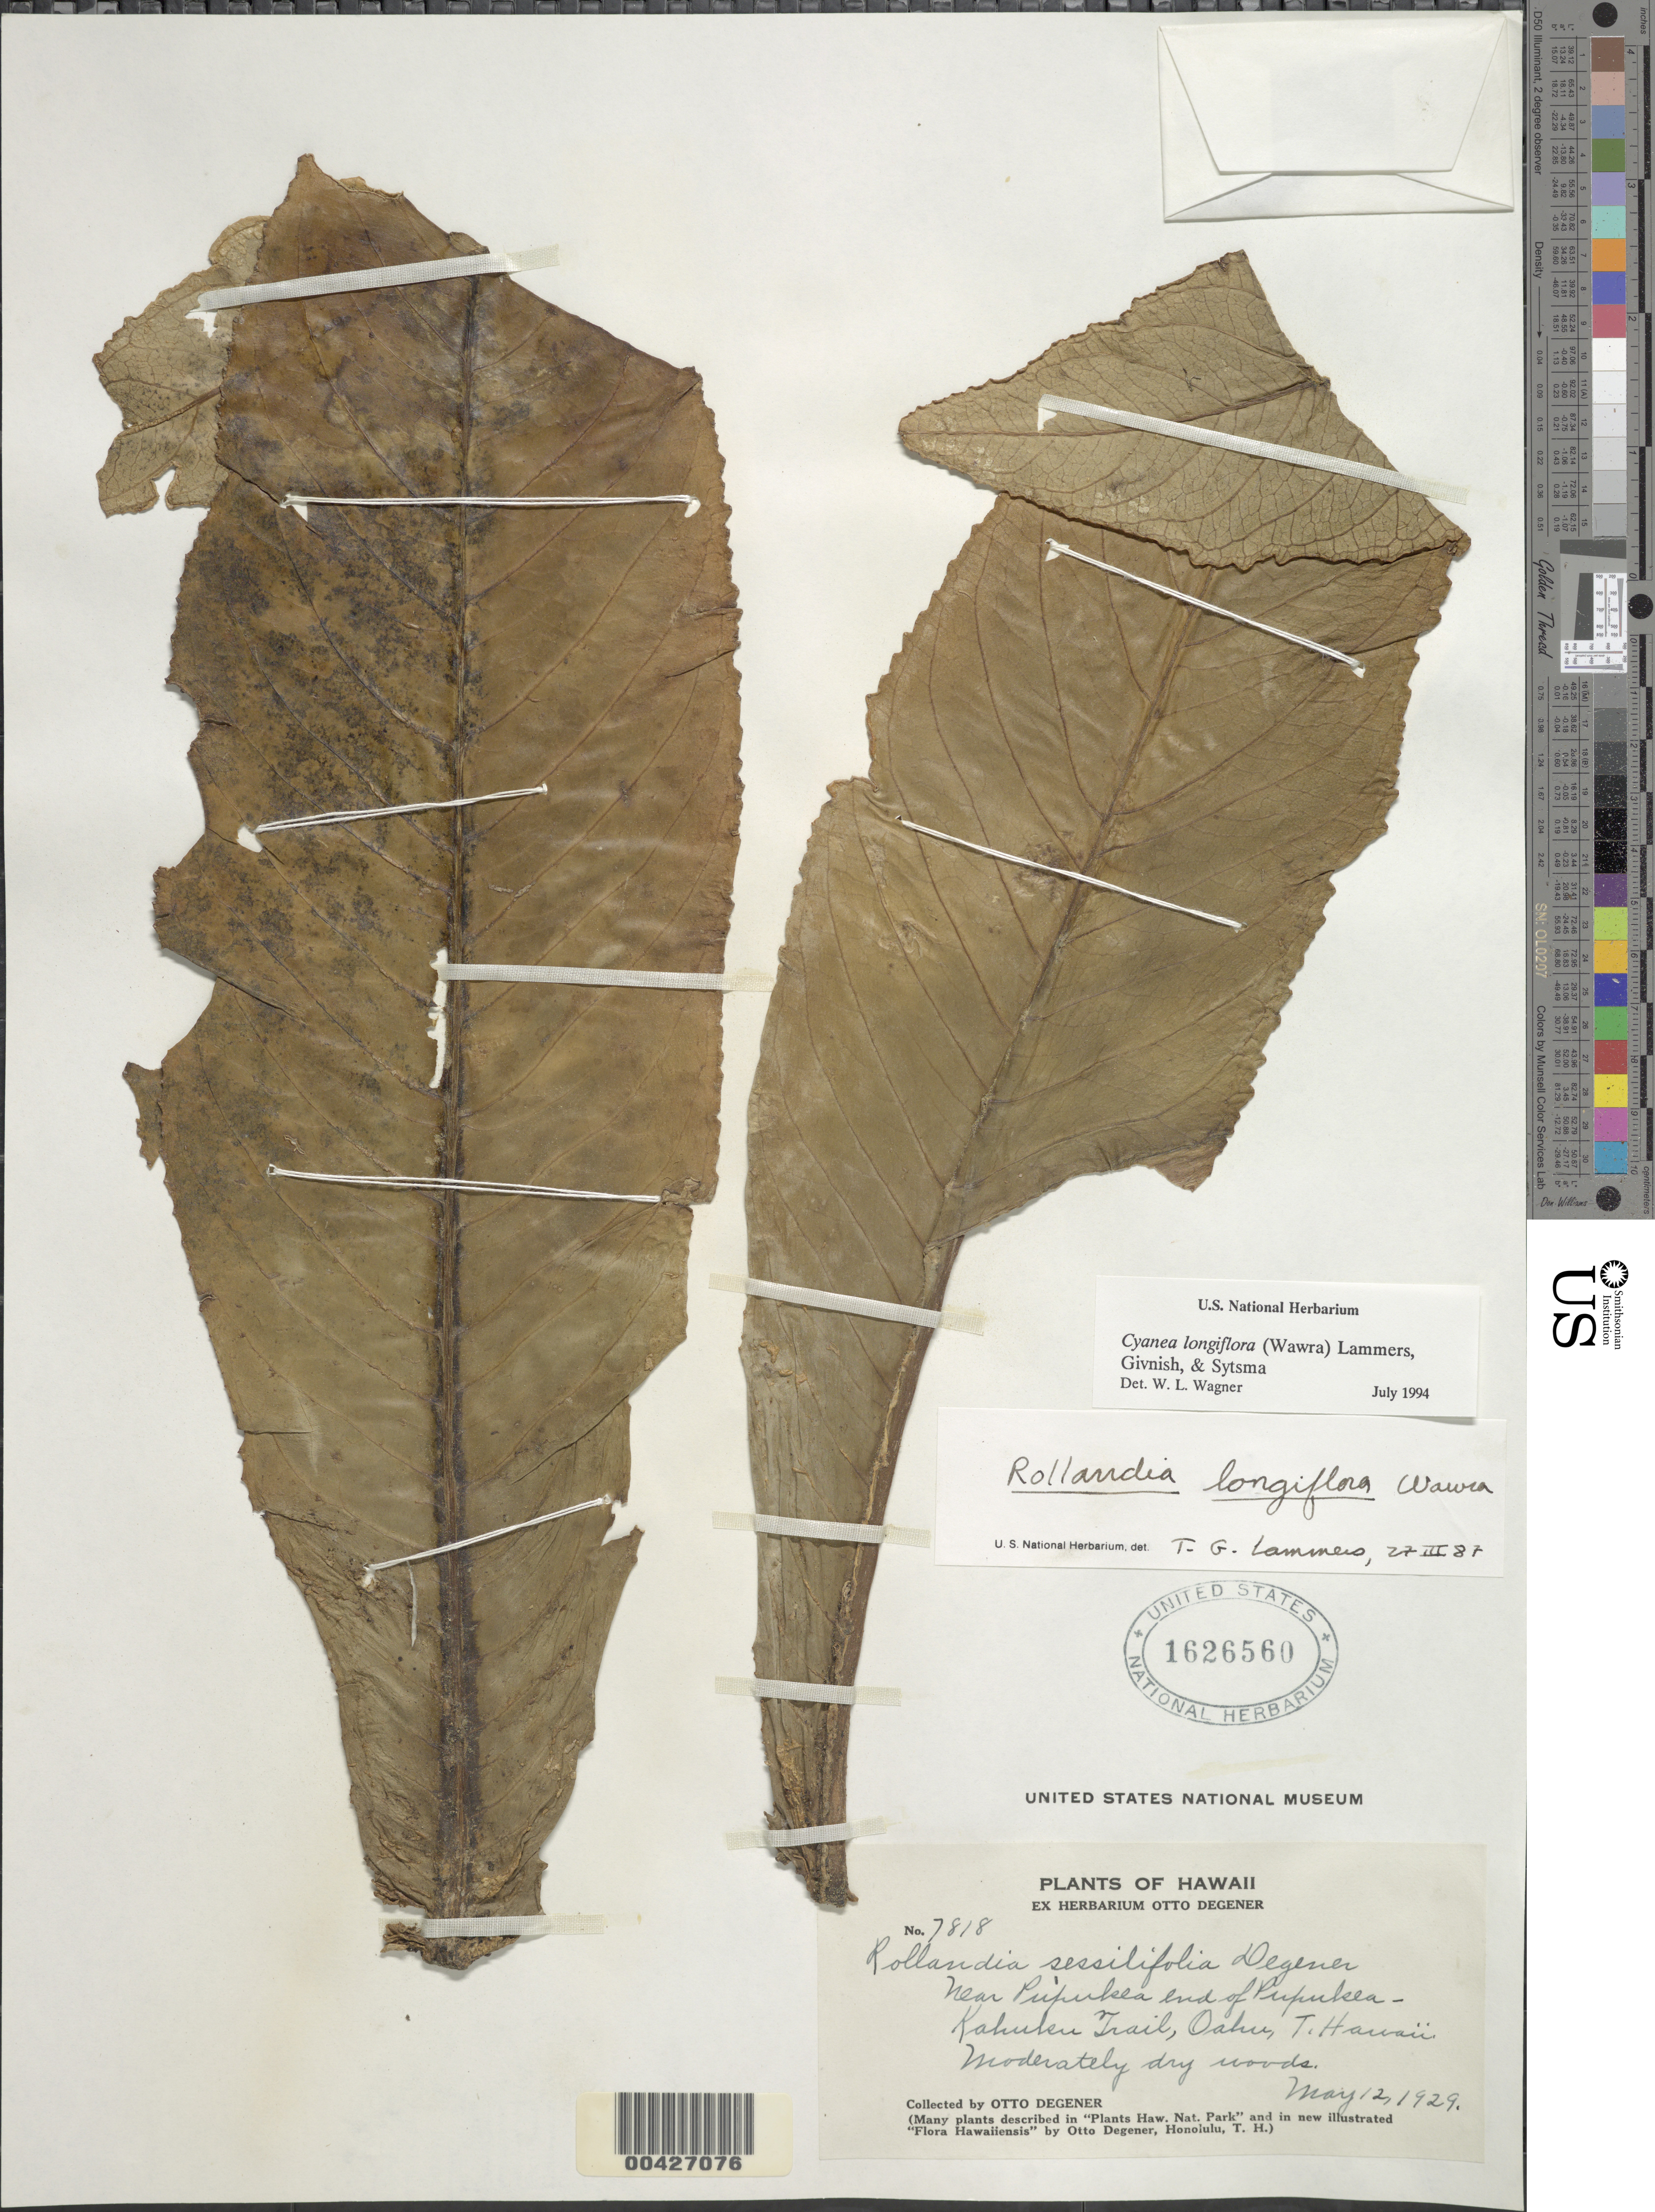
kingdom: Plantae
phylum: Tracheophyta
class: Magnoliopsida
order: Asterales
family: Campanulaceae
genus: Cyanea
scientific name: Cyanea longiflora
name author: (Wawra) Lammers et al.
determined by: Wagner, W. L., (BOT), Smithsonian Institution - National Museum of Natural History (UNITED STATES)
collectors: O. Degener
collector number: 7818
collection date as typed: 12 May 1929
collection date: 1929-05-12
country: United States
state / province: Hawaii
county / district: Honolulu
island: Oahu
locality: Near Pupukea end of Pupukea - Kahuku Trail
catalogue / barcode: US 1626560